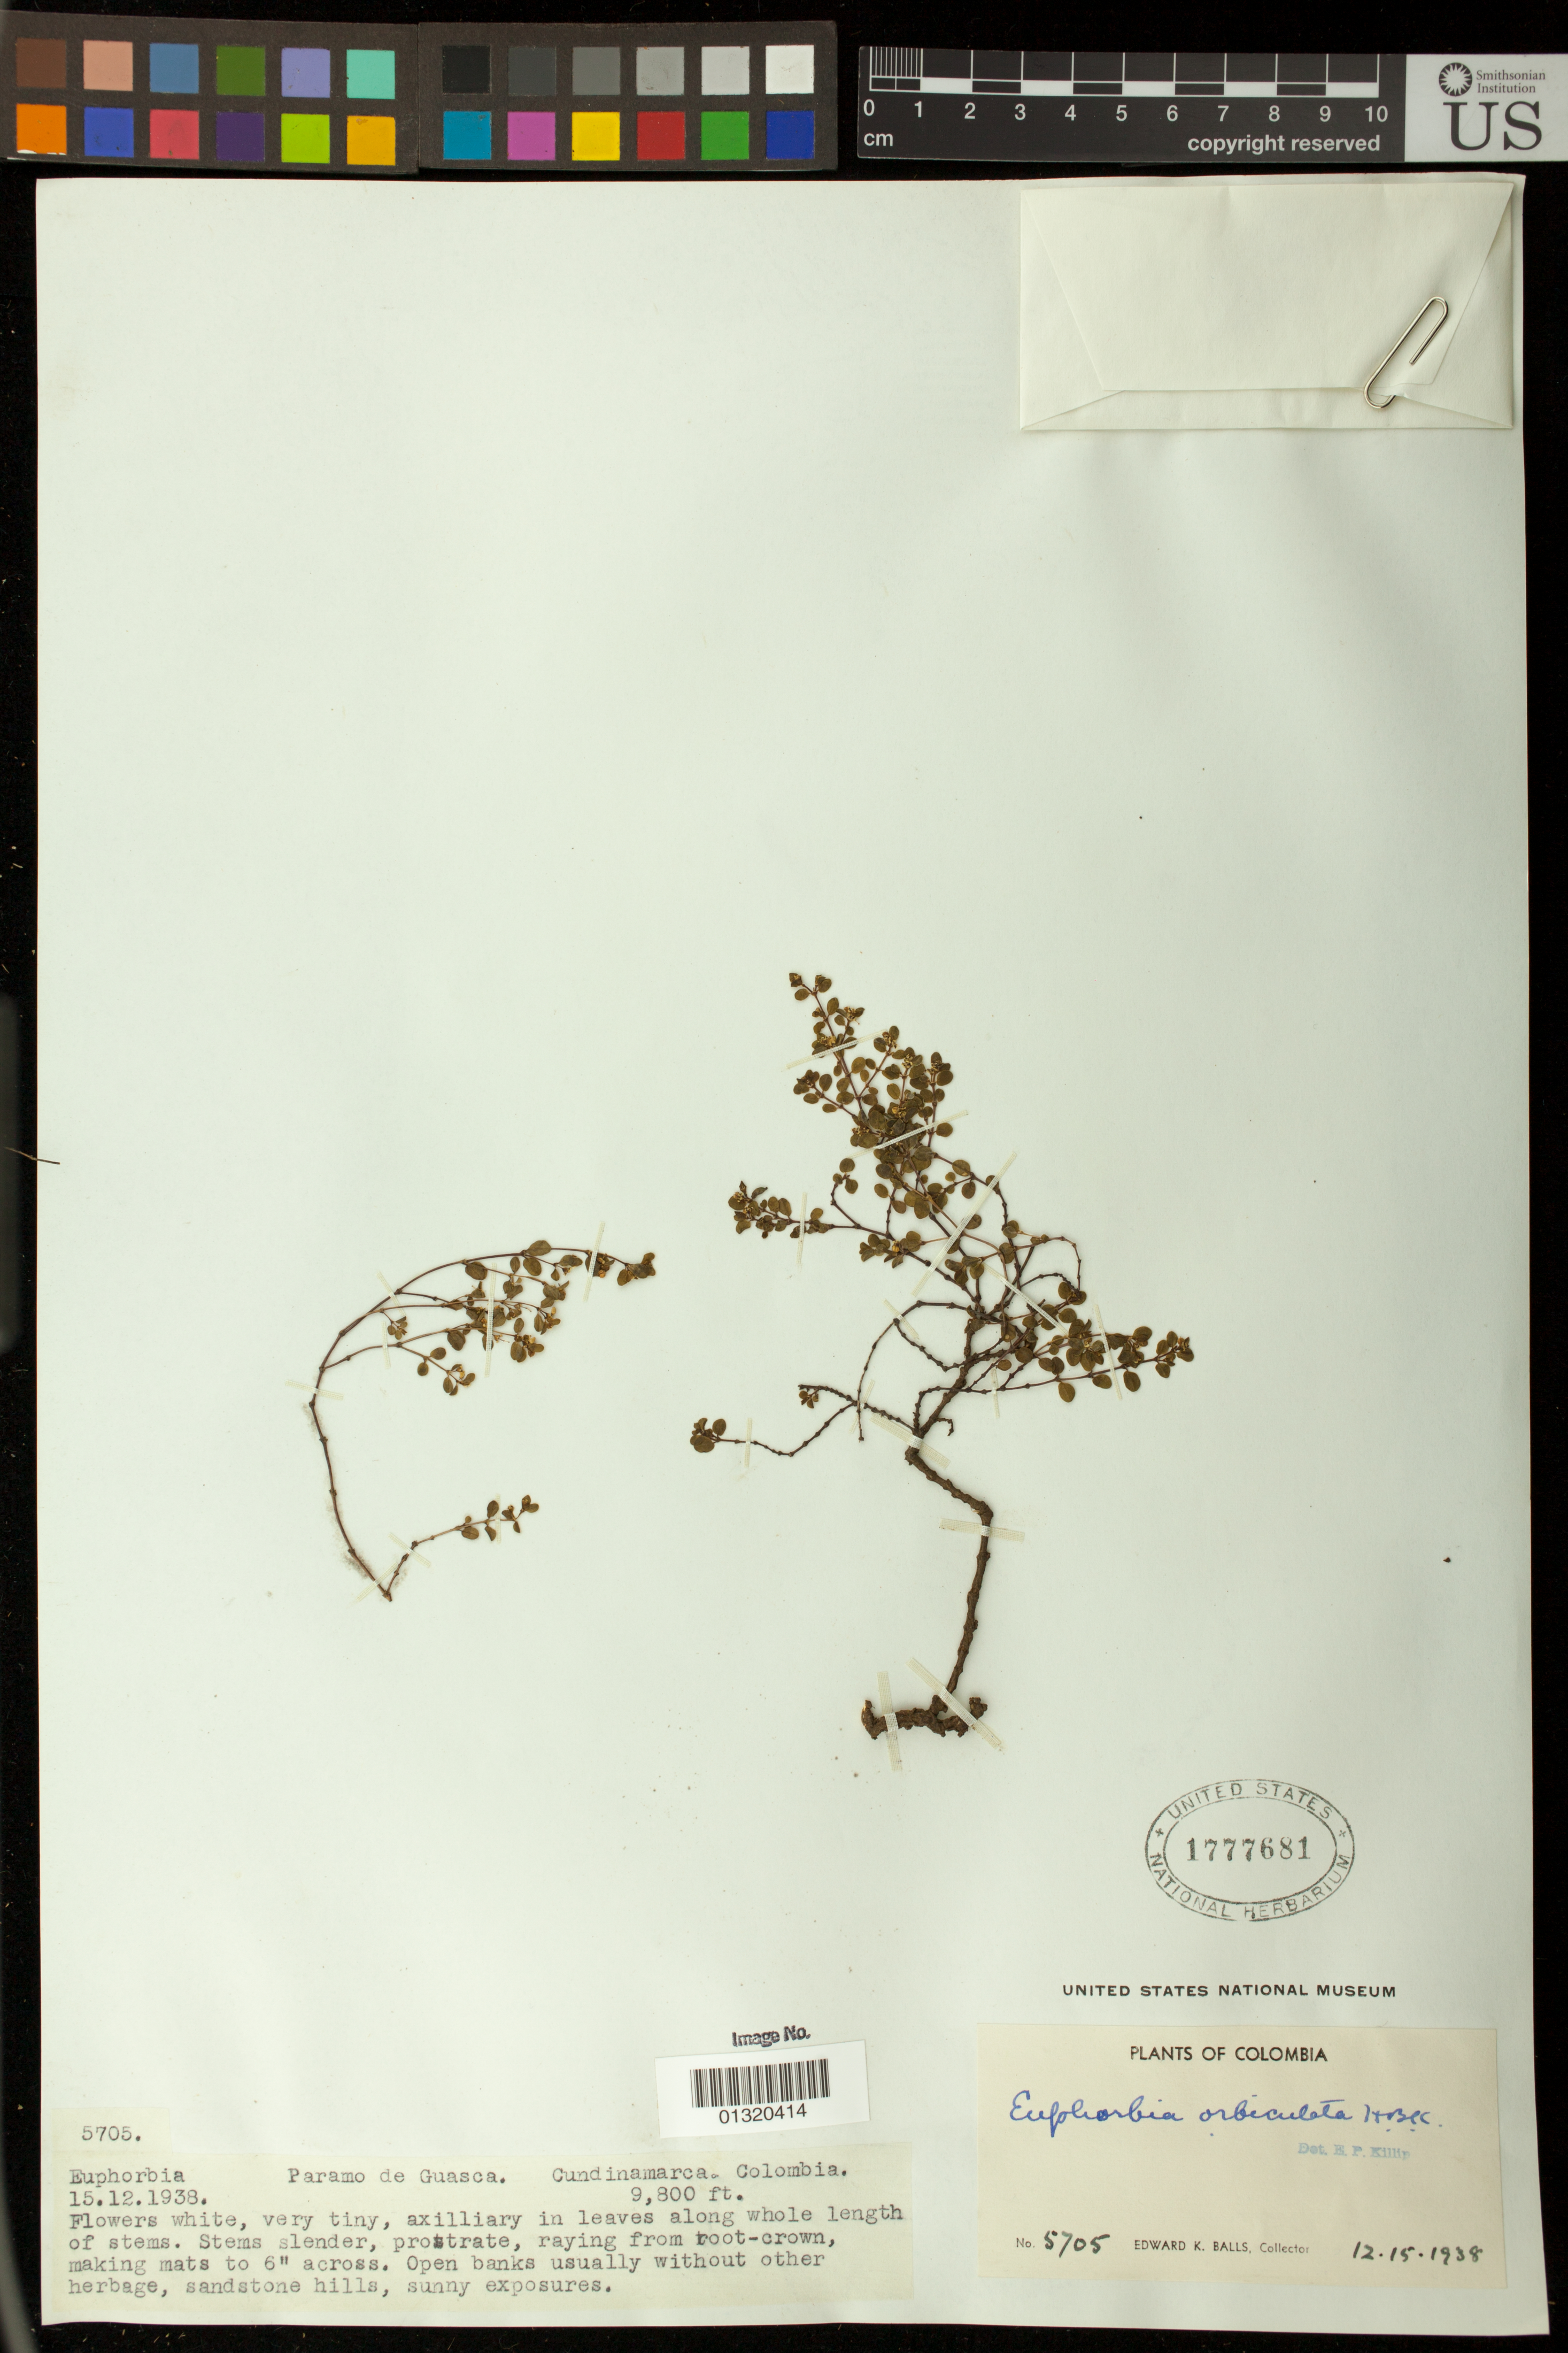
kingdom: Plantae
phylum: Tracheophyta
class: Magnoliopsida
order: Malpighiales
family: Euphorbiaceae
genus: Euphorbia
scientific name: Euphorbia orbiculata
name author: Kunth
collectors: E. K. Balls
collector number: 5705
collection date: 1938-12-15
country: Colombia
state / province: Cundinamarca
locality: Paramo de Guasca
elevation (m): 2987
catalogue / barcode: US 1777681